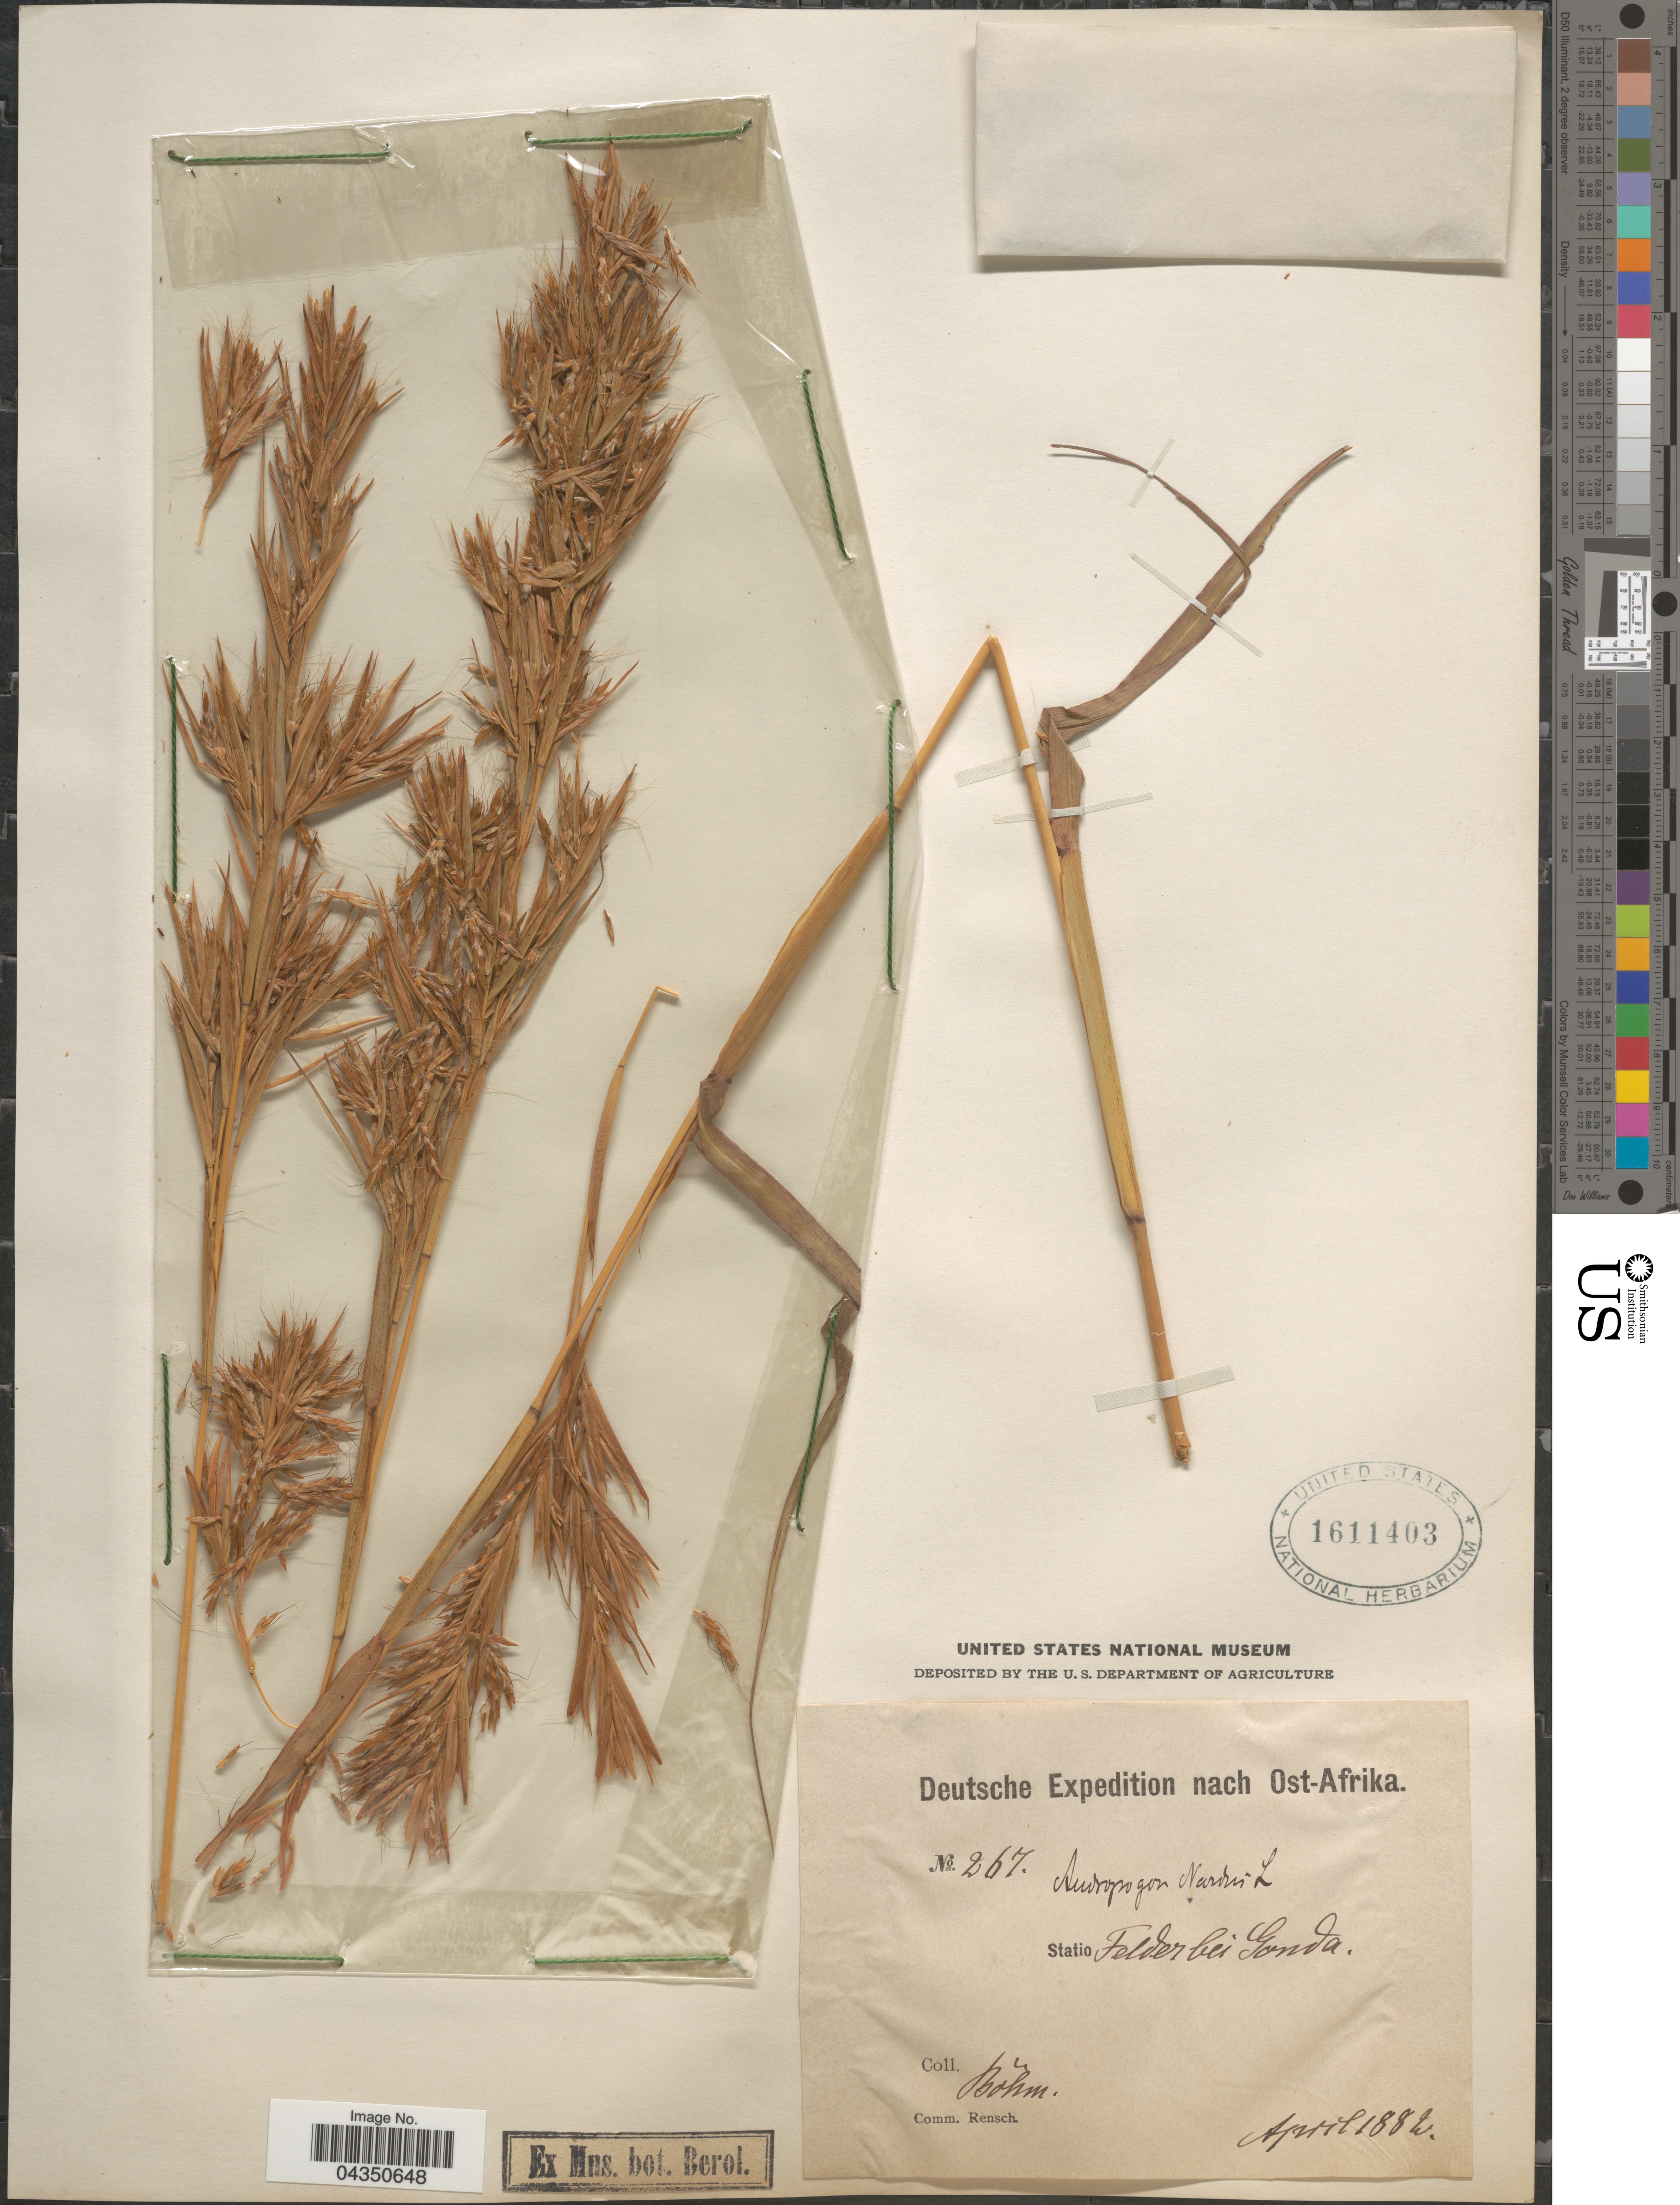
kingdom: Plantae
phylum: Tracheophyta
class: Liliopsida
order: Poales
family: Poaceae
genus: Cymbopogon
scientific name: Cymbopogon nardus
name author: (L.) Rendle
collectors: Bohm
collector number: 267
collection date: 1882-04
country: Ethiopia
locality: Deutsche Expedition nach Ost-Afrika. Statio Felder bei Gonda.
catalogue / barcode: US 1611403